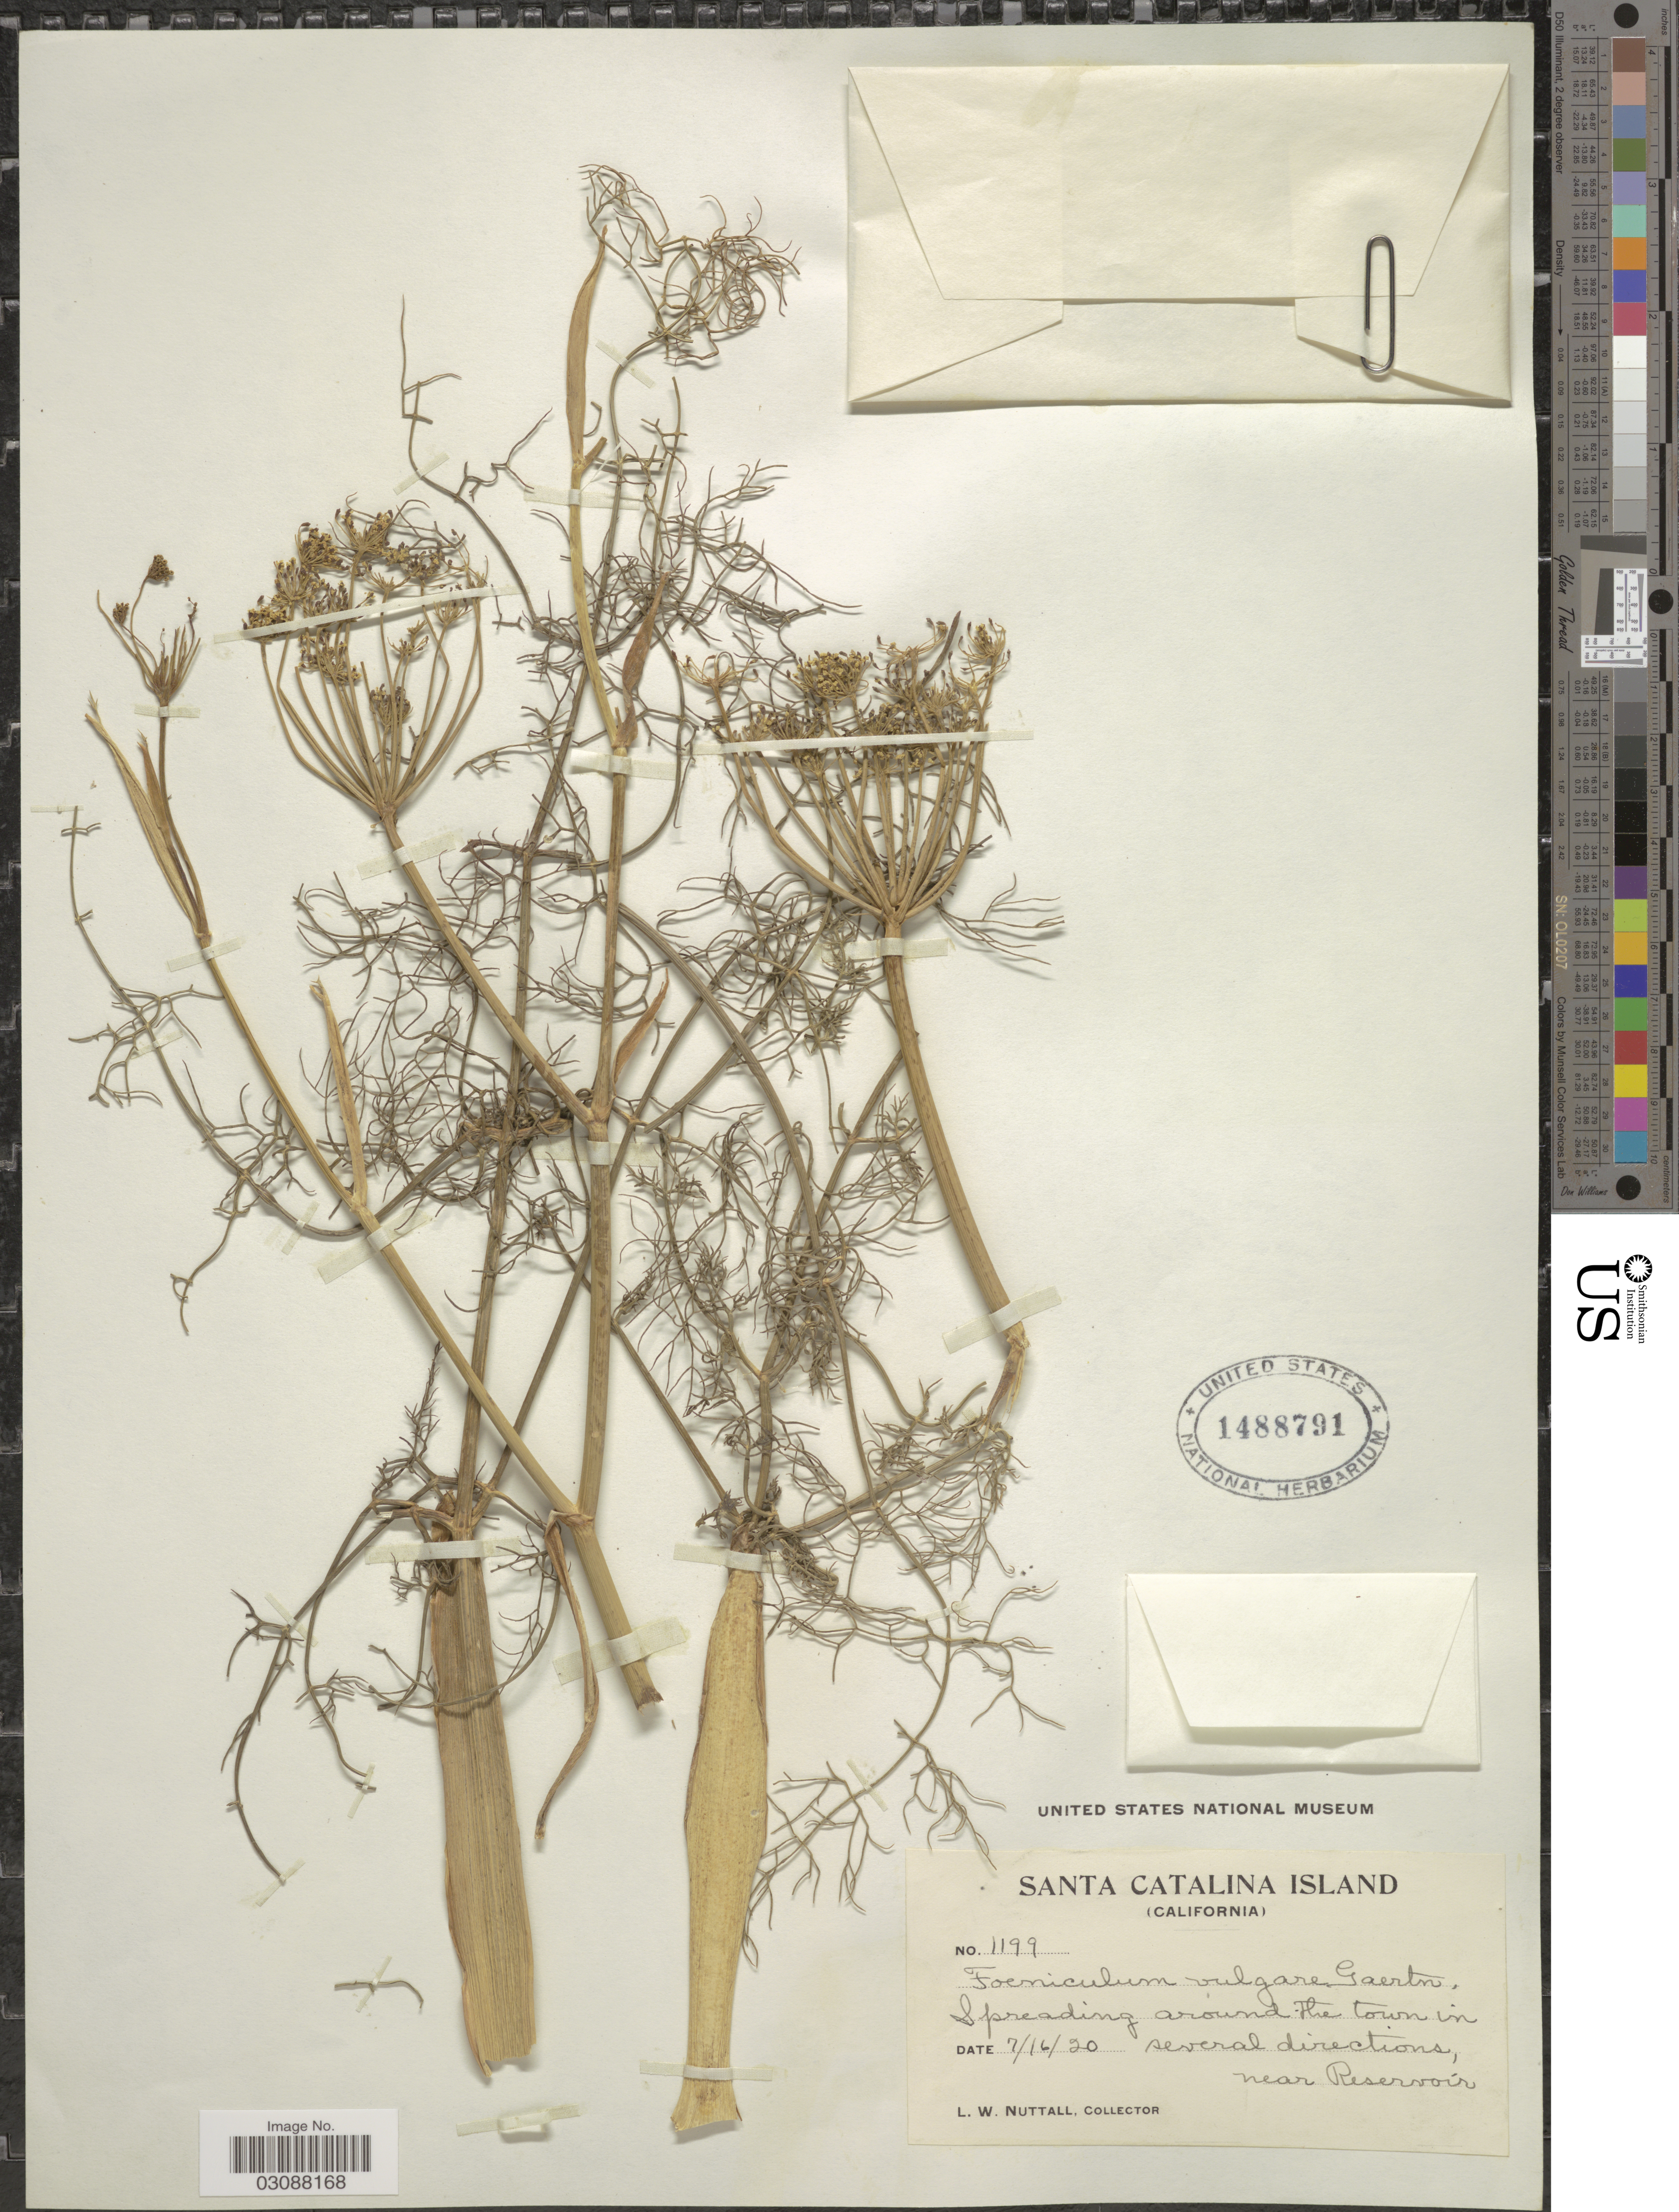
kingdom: Plantae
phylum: Tracheophyta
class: Magnoliopsida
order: Apiales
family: Apiaceae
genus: Foeniculum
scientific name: Foeniculum vulgare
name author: Mill.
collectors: L. W. Nuttall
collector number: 1199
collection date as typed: Transcribed d/m/y: 16/7/20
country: United States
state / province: California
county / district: Los Angeles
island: Santa Catalina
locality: Santa Catalina Island. Spreading around the town in several directions, near Reservoir.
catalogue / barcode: US 1488791